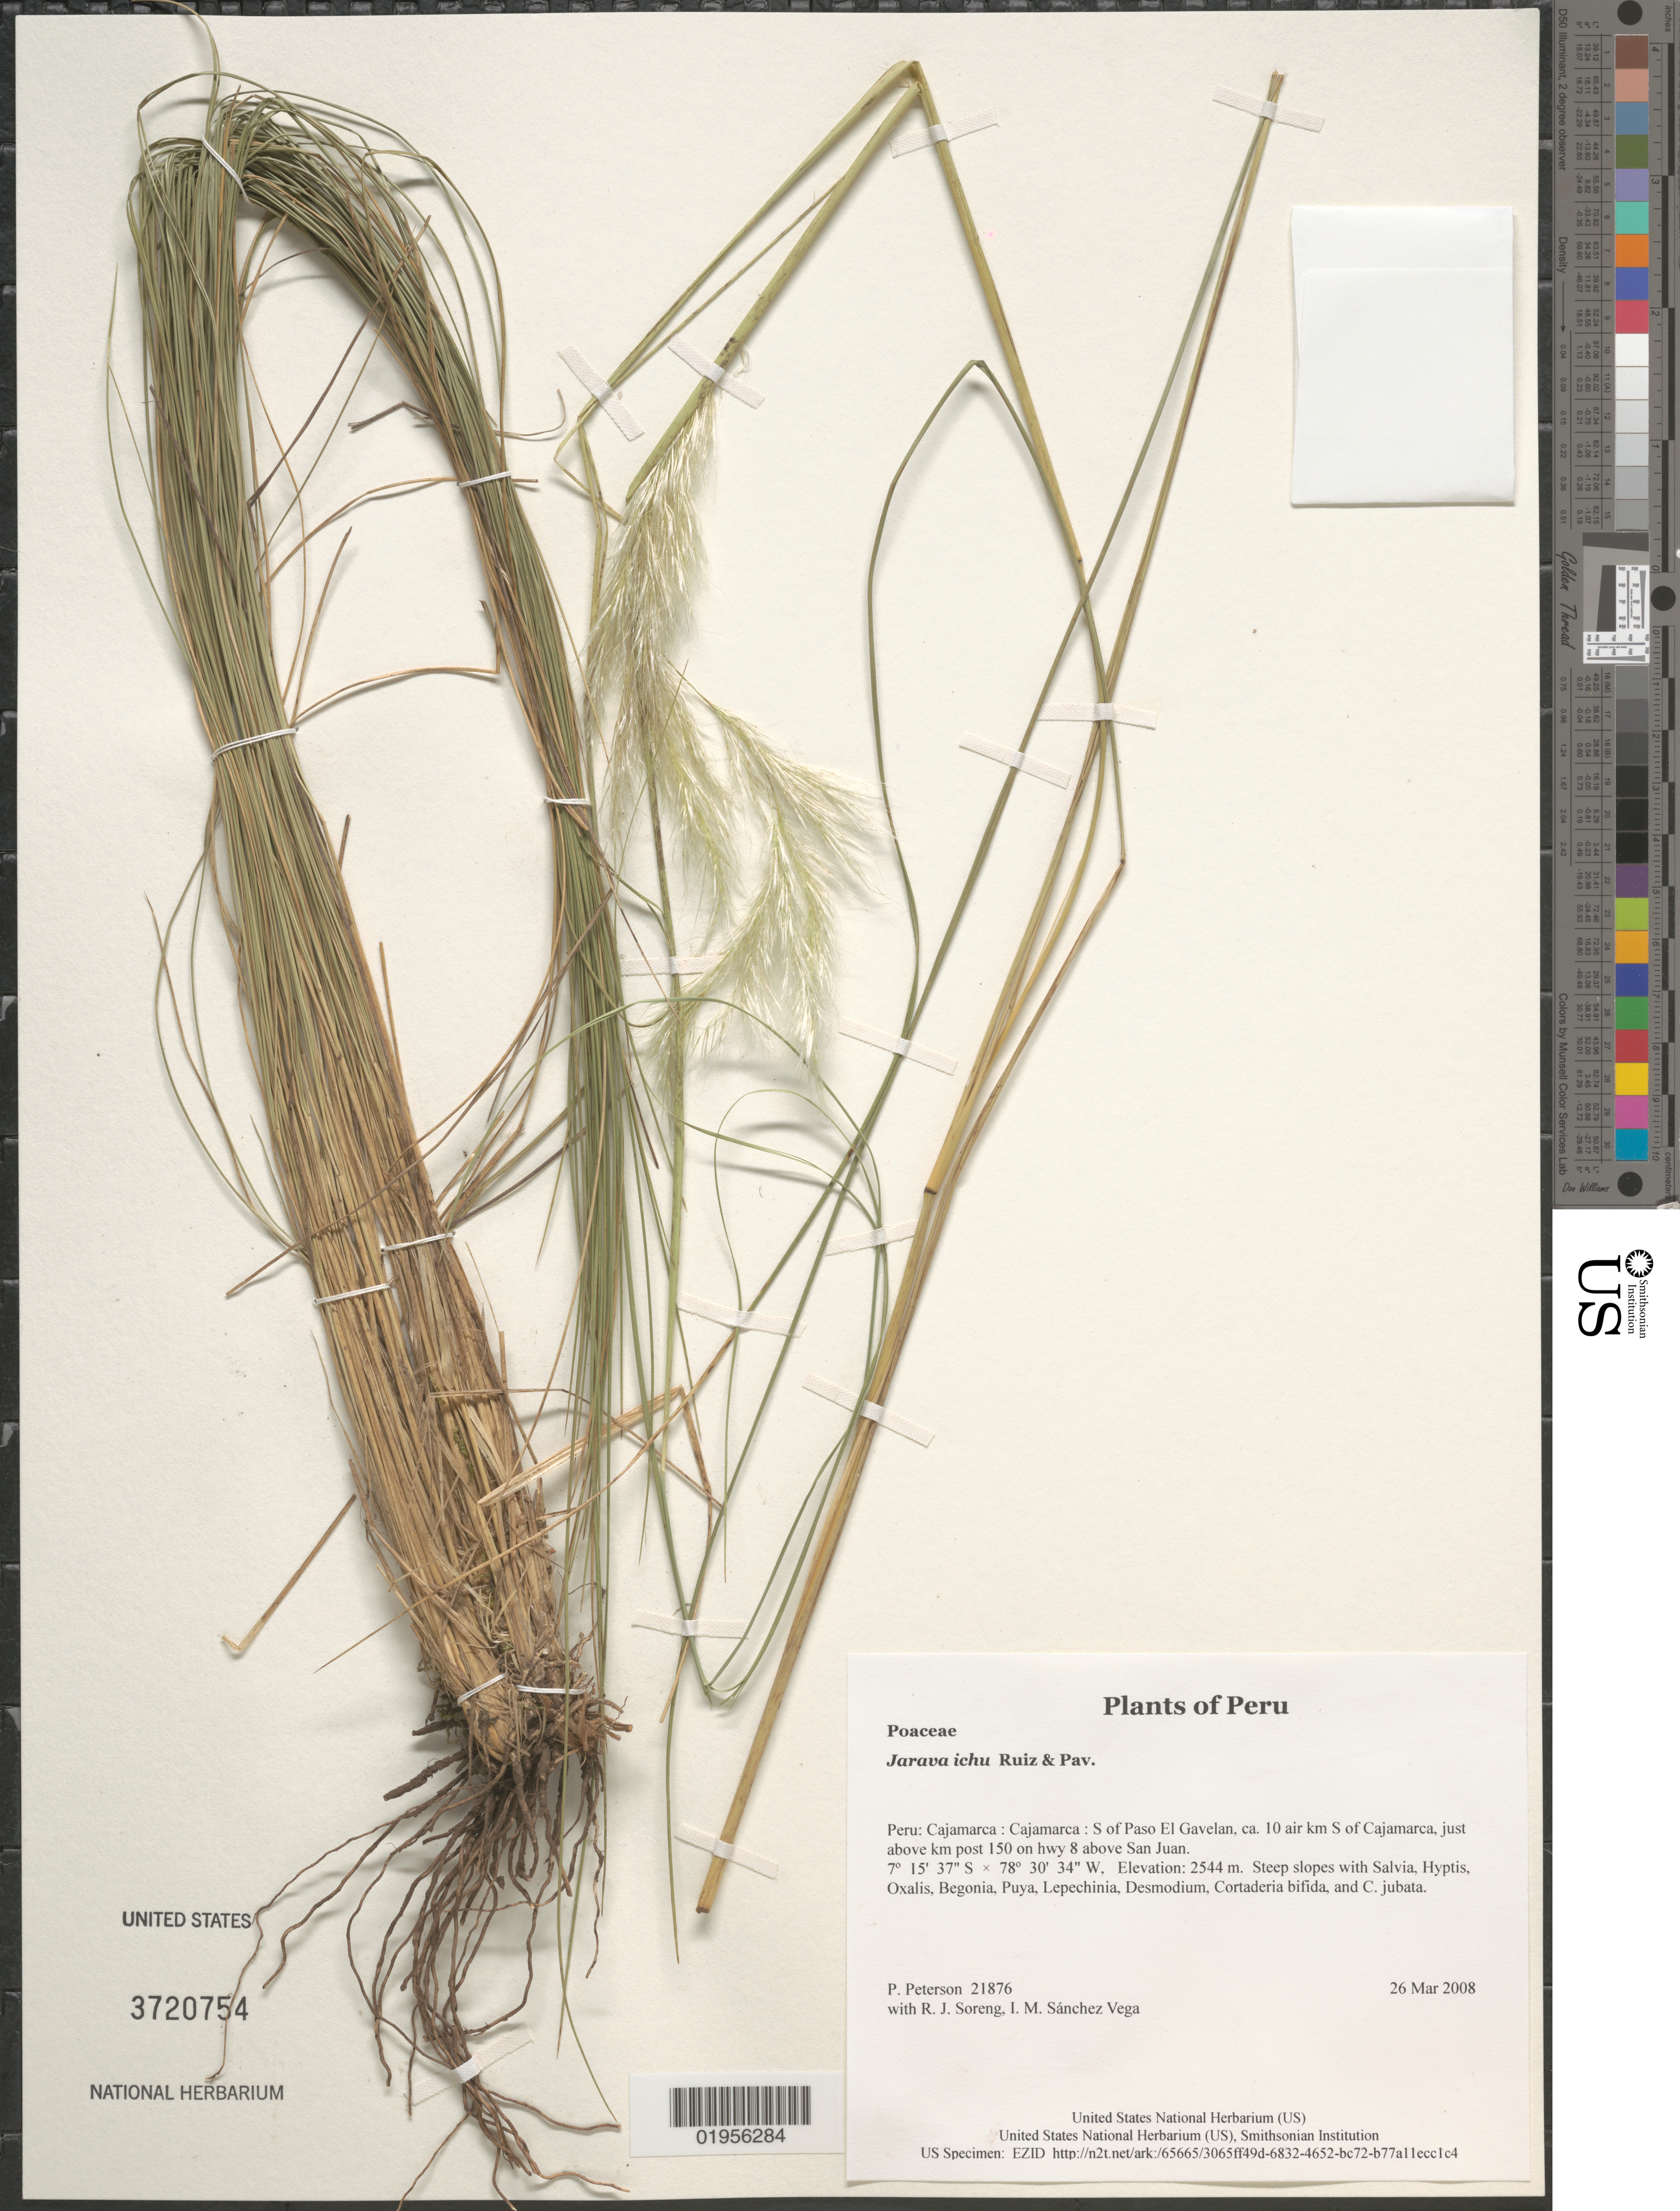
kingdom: Plantae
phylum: Tracheophyta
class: Liliopsida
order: Poales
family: Poaceae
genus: Jarava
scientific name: Jarava ichu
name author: Ruiz & Pav.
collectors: P. M. Peterson, R. J. Soreng & I. M. Sánchez Vega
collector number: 21876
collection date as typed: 26 Mar 2008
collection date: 2008-03-26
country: Peru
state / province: Cajamarca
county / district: Cajamarca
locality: S of Paso El Gavelan, ca. 10 air km S of Cajamarca, just above km post 150 on hwy 8 above San Juan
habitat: Steep slopes with Salvia, Hyptis, Oxalis, Begonia, Puya, Lepechinia, Desmodium, Cortaderia bifida, and C. jubata.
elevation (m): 2544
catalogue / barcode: US 3720754